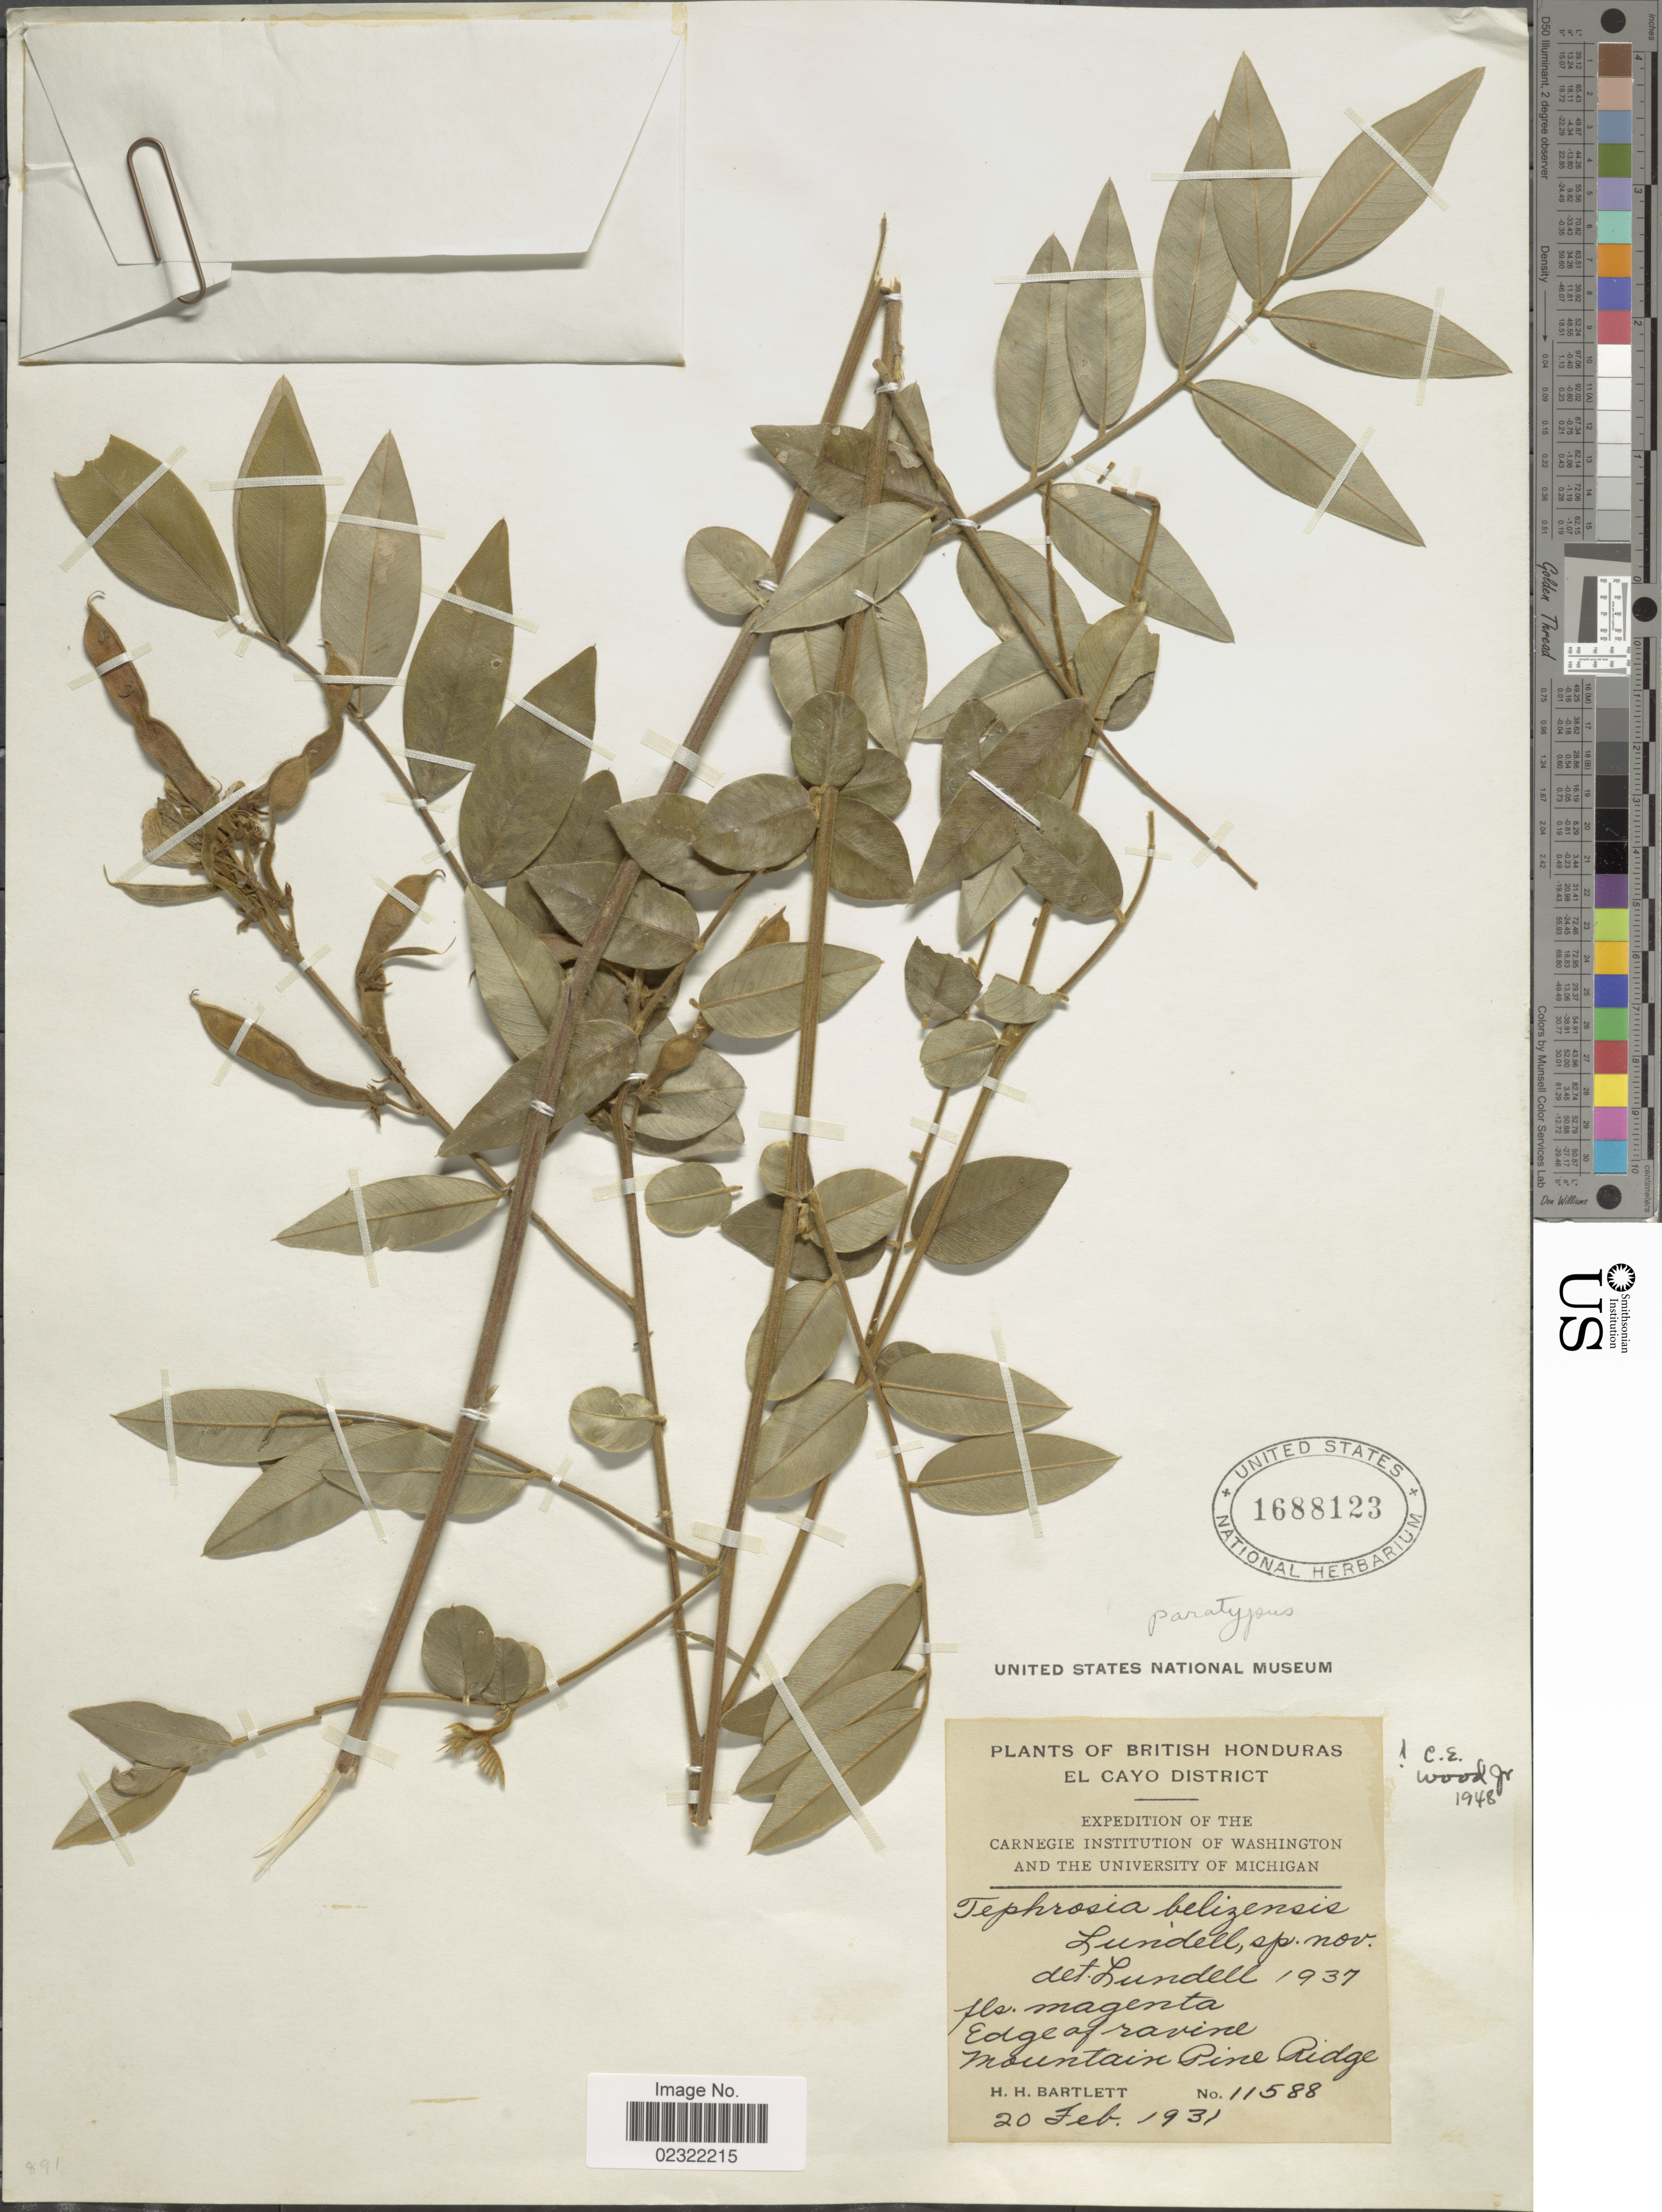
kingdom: Plantae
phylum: Tracheophyta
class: Magnoliopsida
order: Fabales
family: Fabaceae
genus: Tephrosia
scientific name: Tephrosia belizensis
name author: Lundell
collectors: H. H. Bartlett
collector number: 11588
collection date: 1931-02-20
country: Belize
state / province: Cayo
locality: British Honduras, El cayo District. edge of ravine, Mountain Pine Ridge.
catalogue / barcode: US 1688123